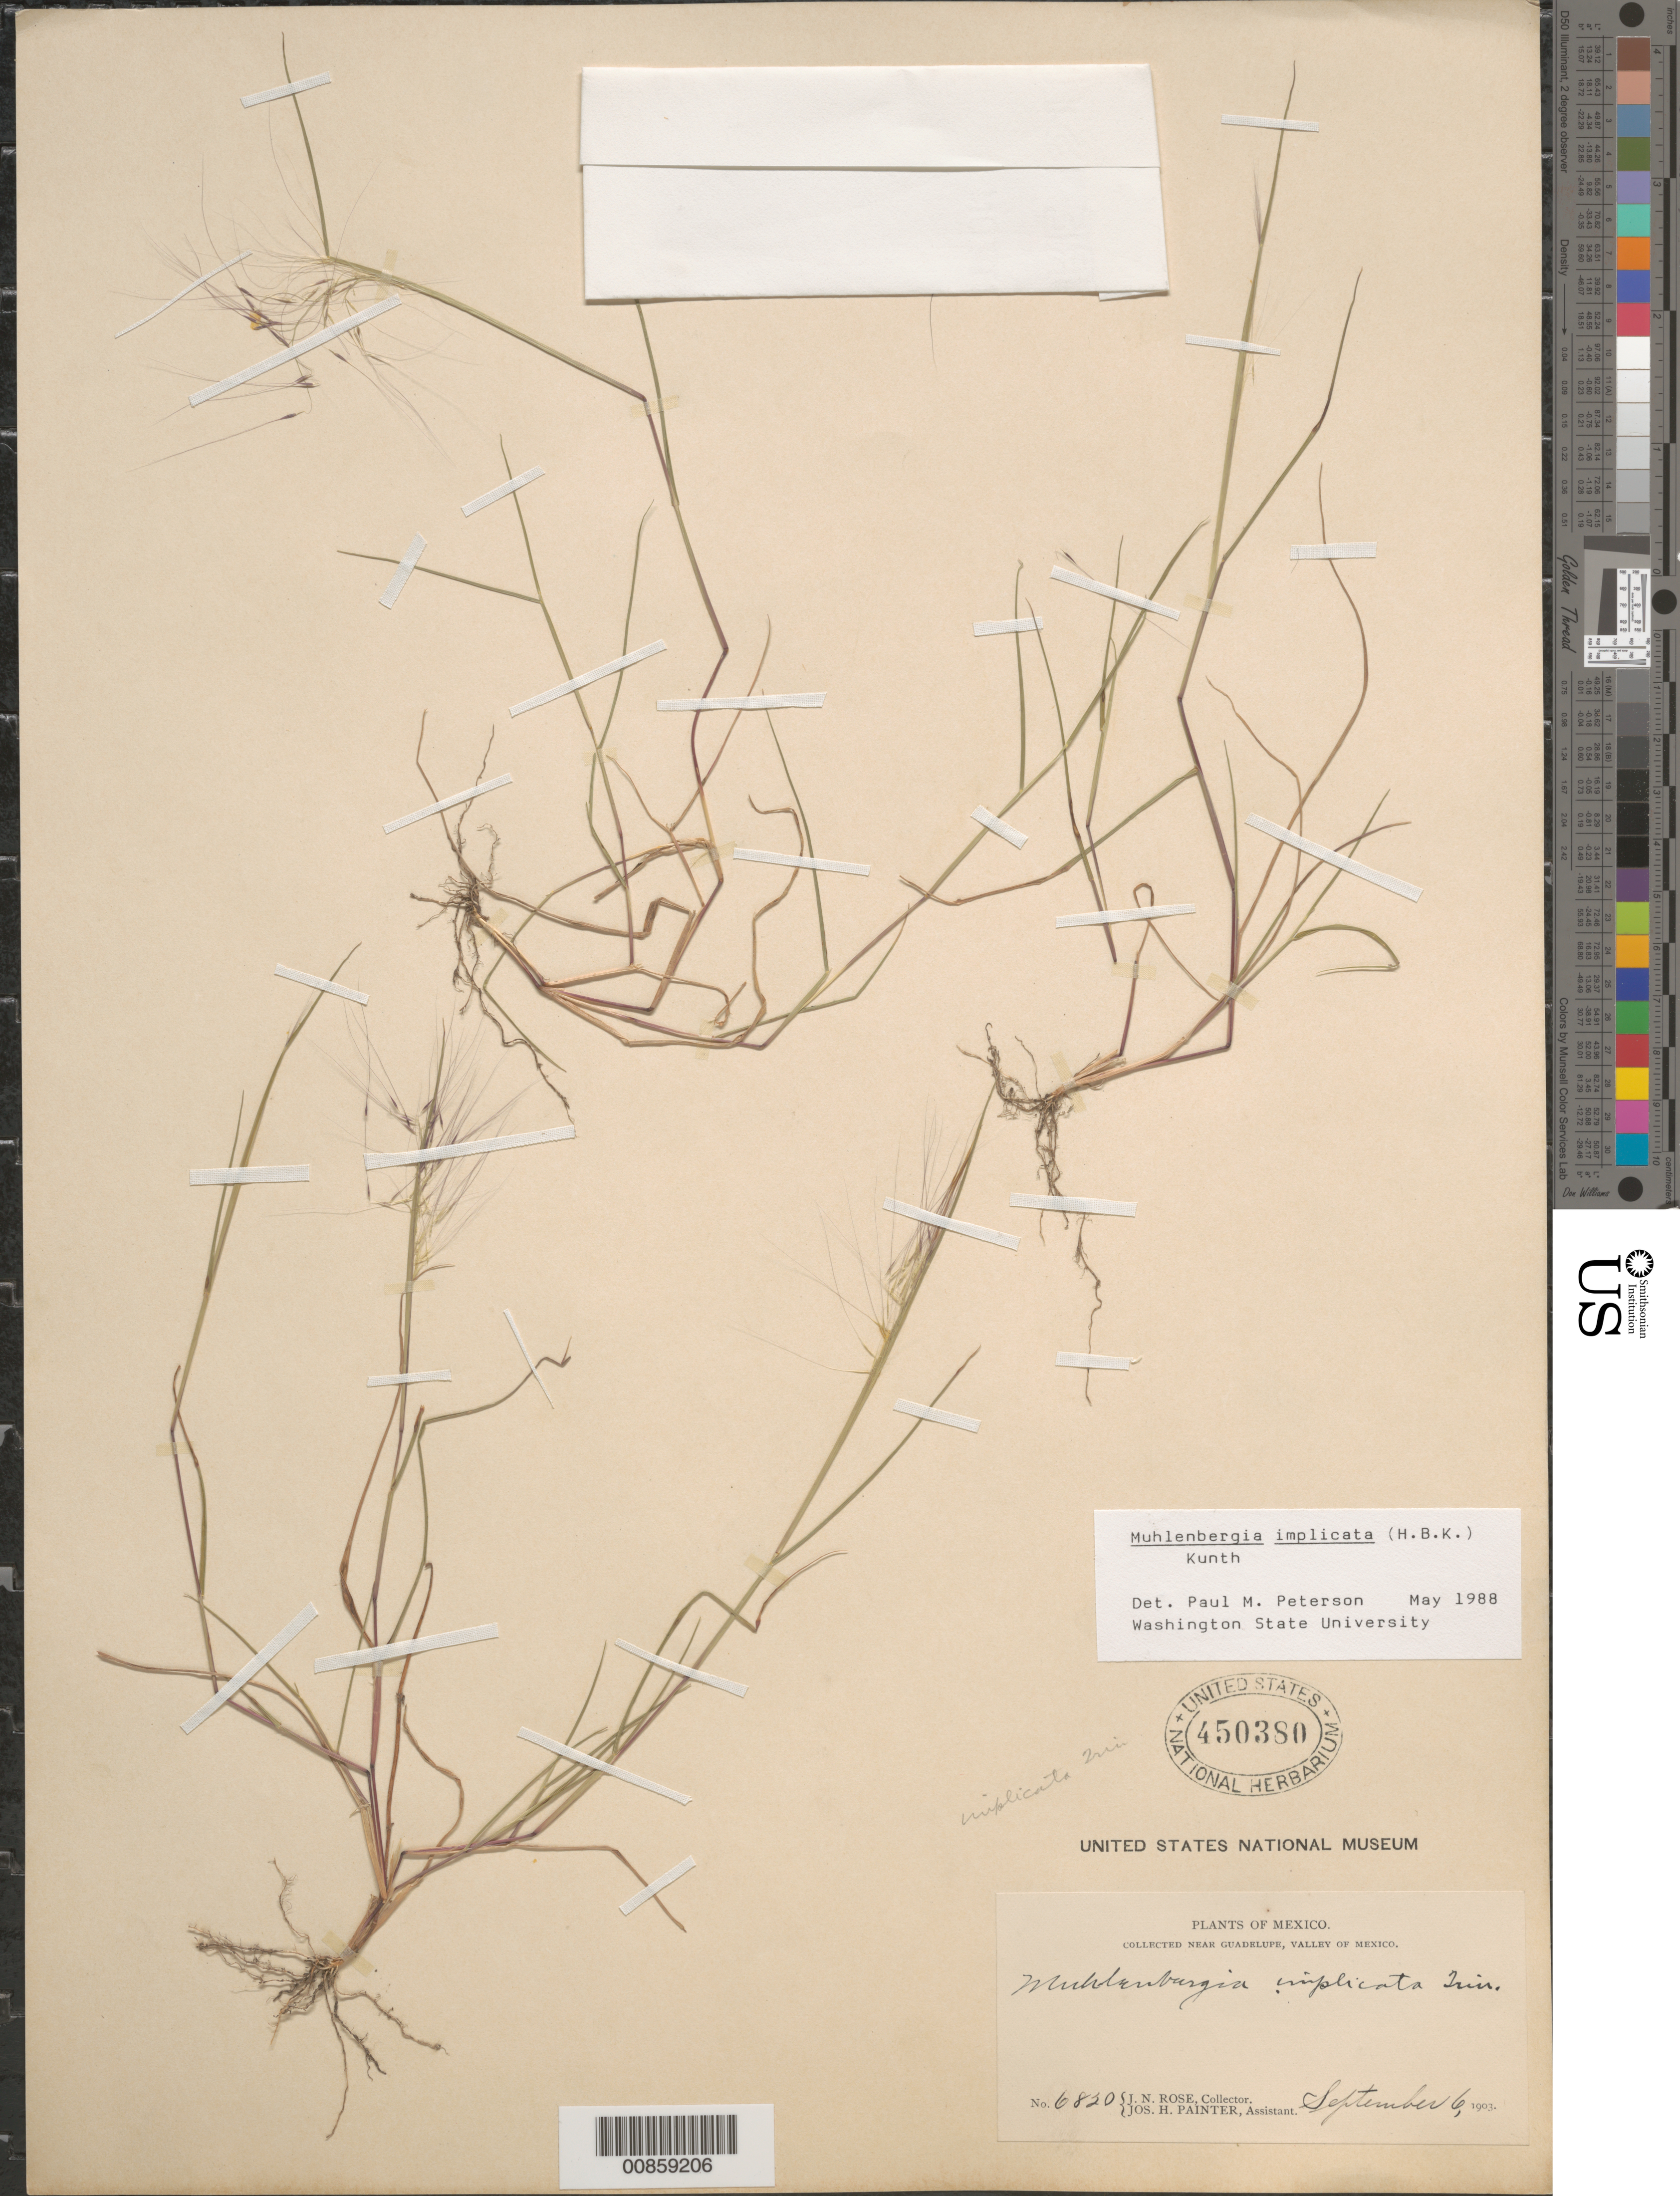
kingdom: Plantae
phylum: Tracheophyta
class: Liliopsida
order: Poales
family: Poaceae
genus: Muhlenbergia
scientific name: Muhlenbergia implicata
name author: (Kunth) Trin.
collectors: J. N. Rose & J. H. Painter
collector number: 6820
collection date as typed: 06 Sep 1903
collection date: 1903-09-06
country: Mexico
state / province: Distrito Federal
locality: Near Guadalupe, Valley of Mexico, D.F.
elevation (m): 2250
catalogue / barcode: US 450380